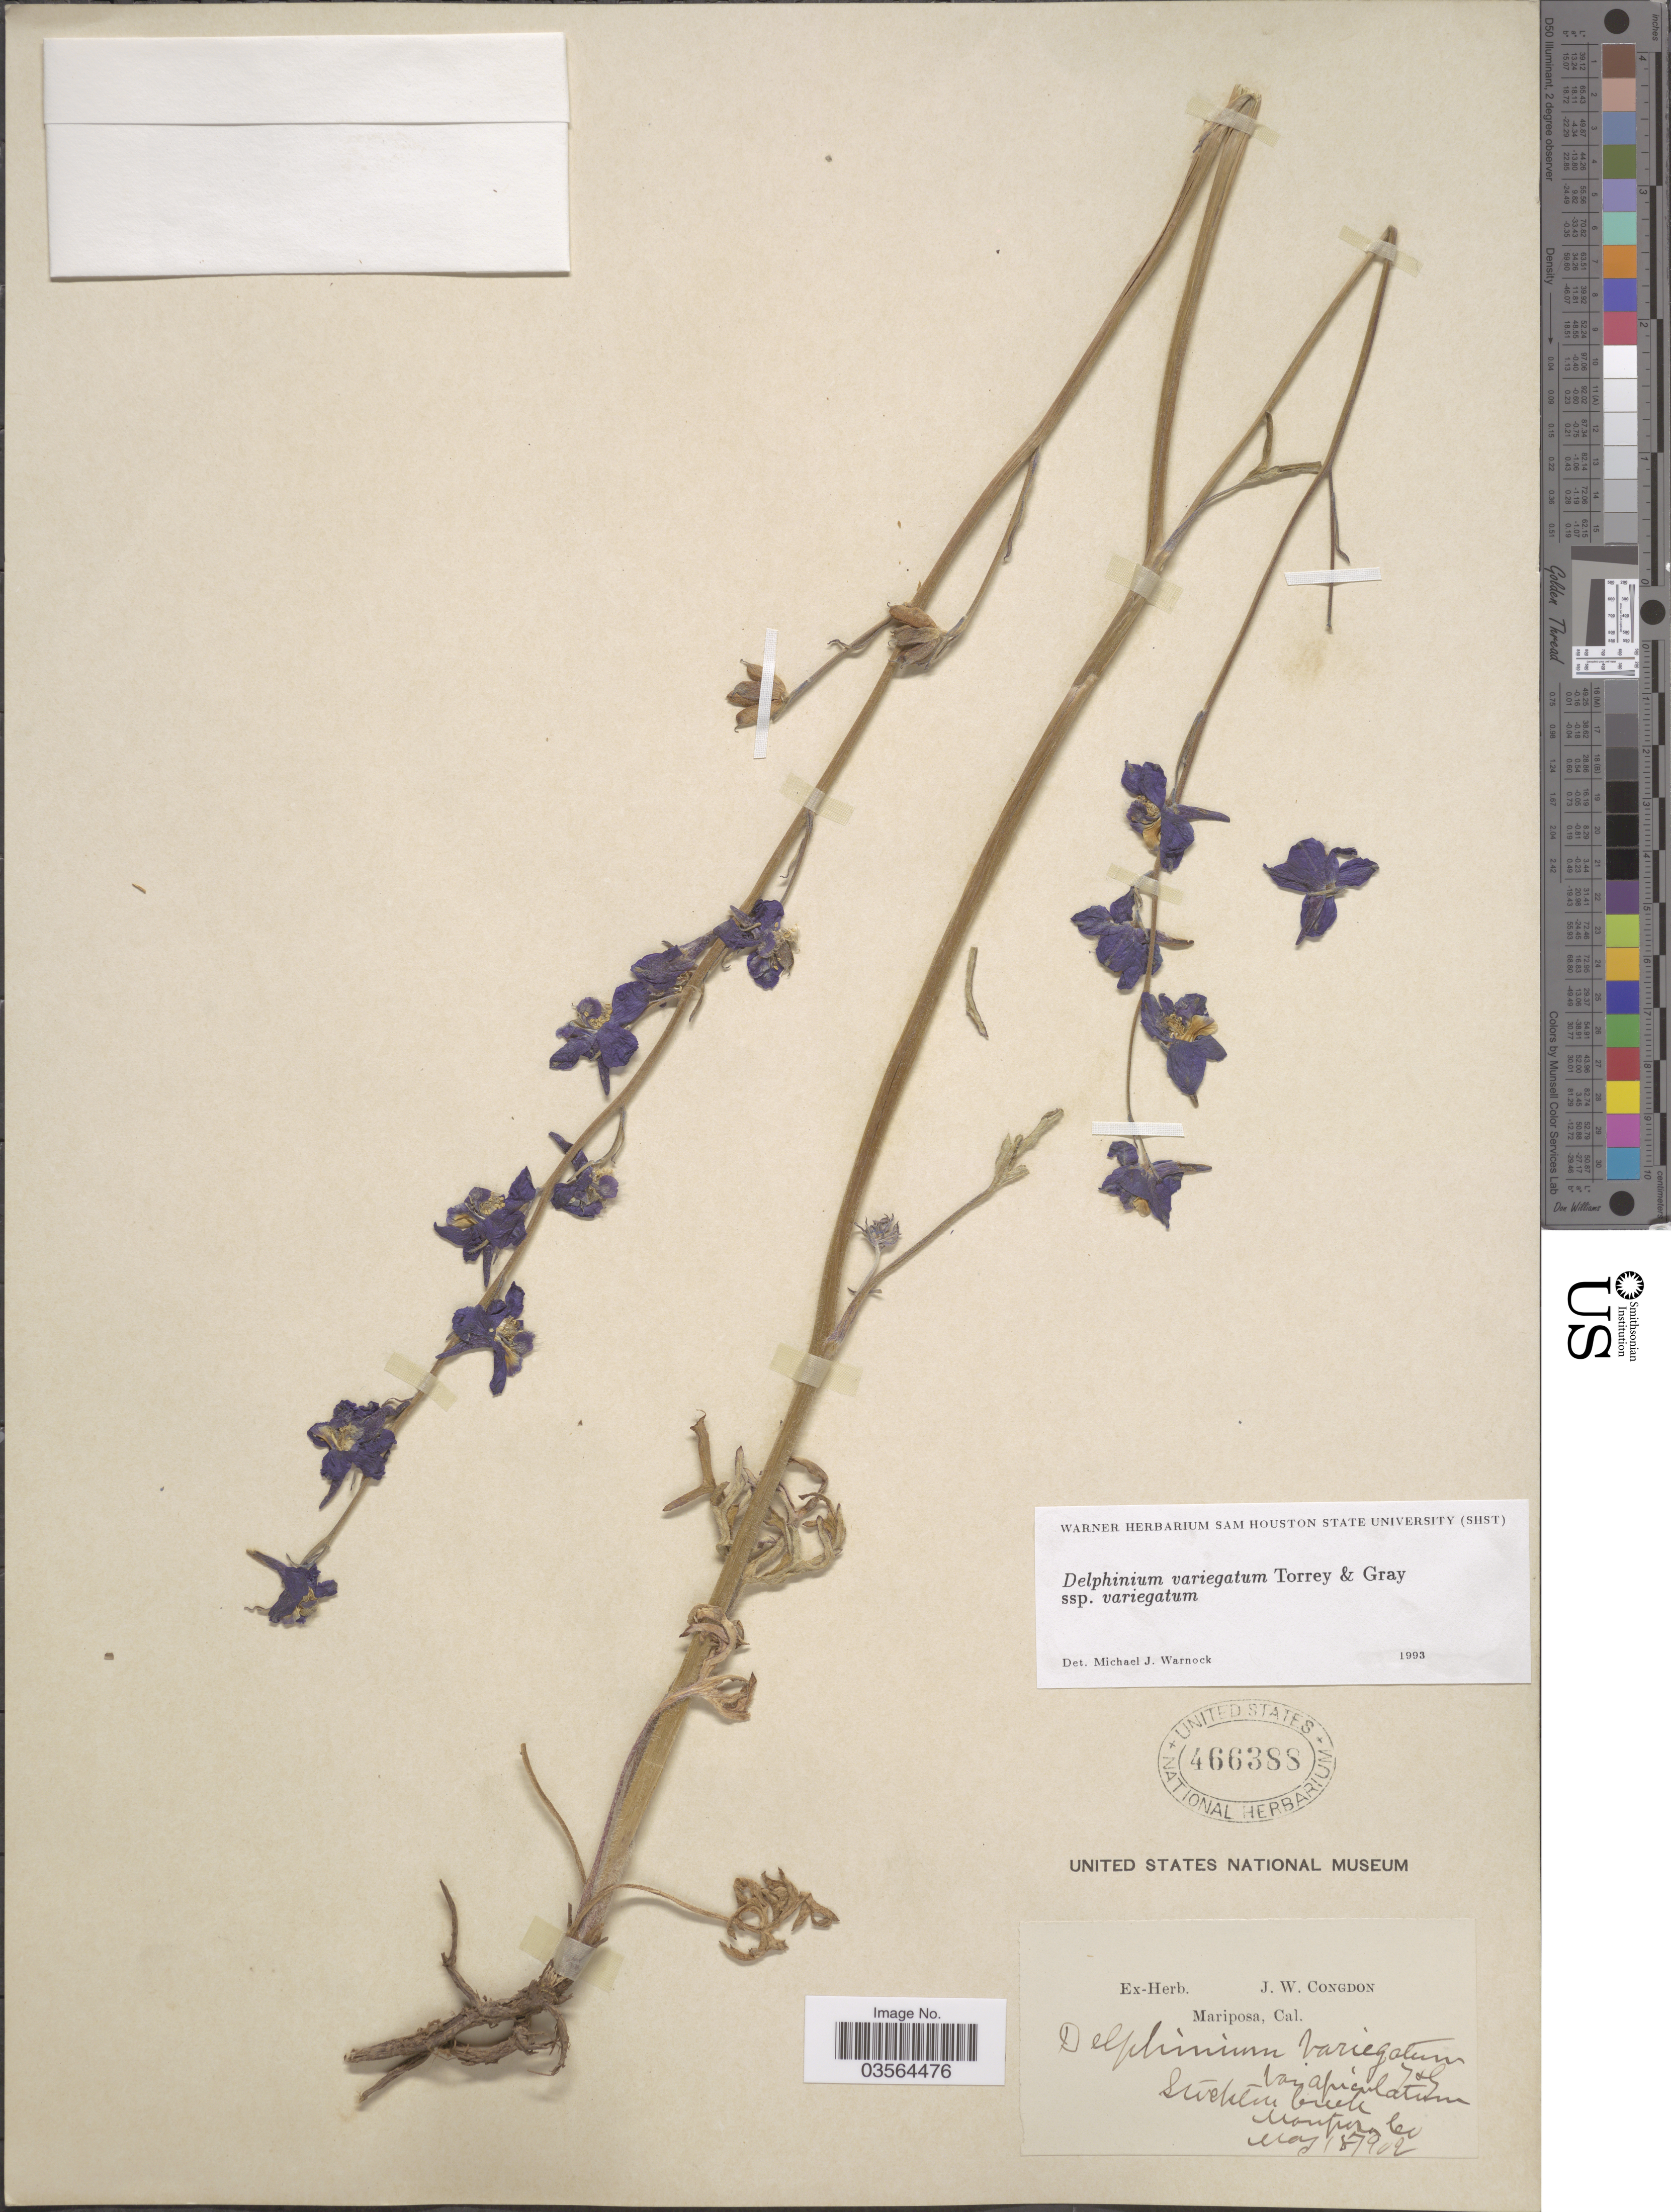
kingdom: Plantae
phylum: Tracheophyta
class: Magnoliopsida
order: Ranunculales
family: Ranunculaceae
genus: Delphinium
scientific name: Delphinium variegatum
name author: Torr. & A. Gray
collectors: ex herb. J. W. Congdon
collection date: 1902-05-17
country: United States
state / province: California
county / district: Mariposa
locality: Stockton Creek. Mariposa Co.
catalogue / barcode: US 466388